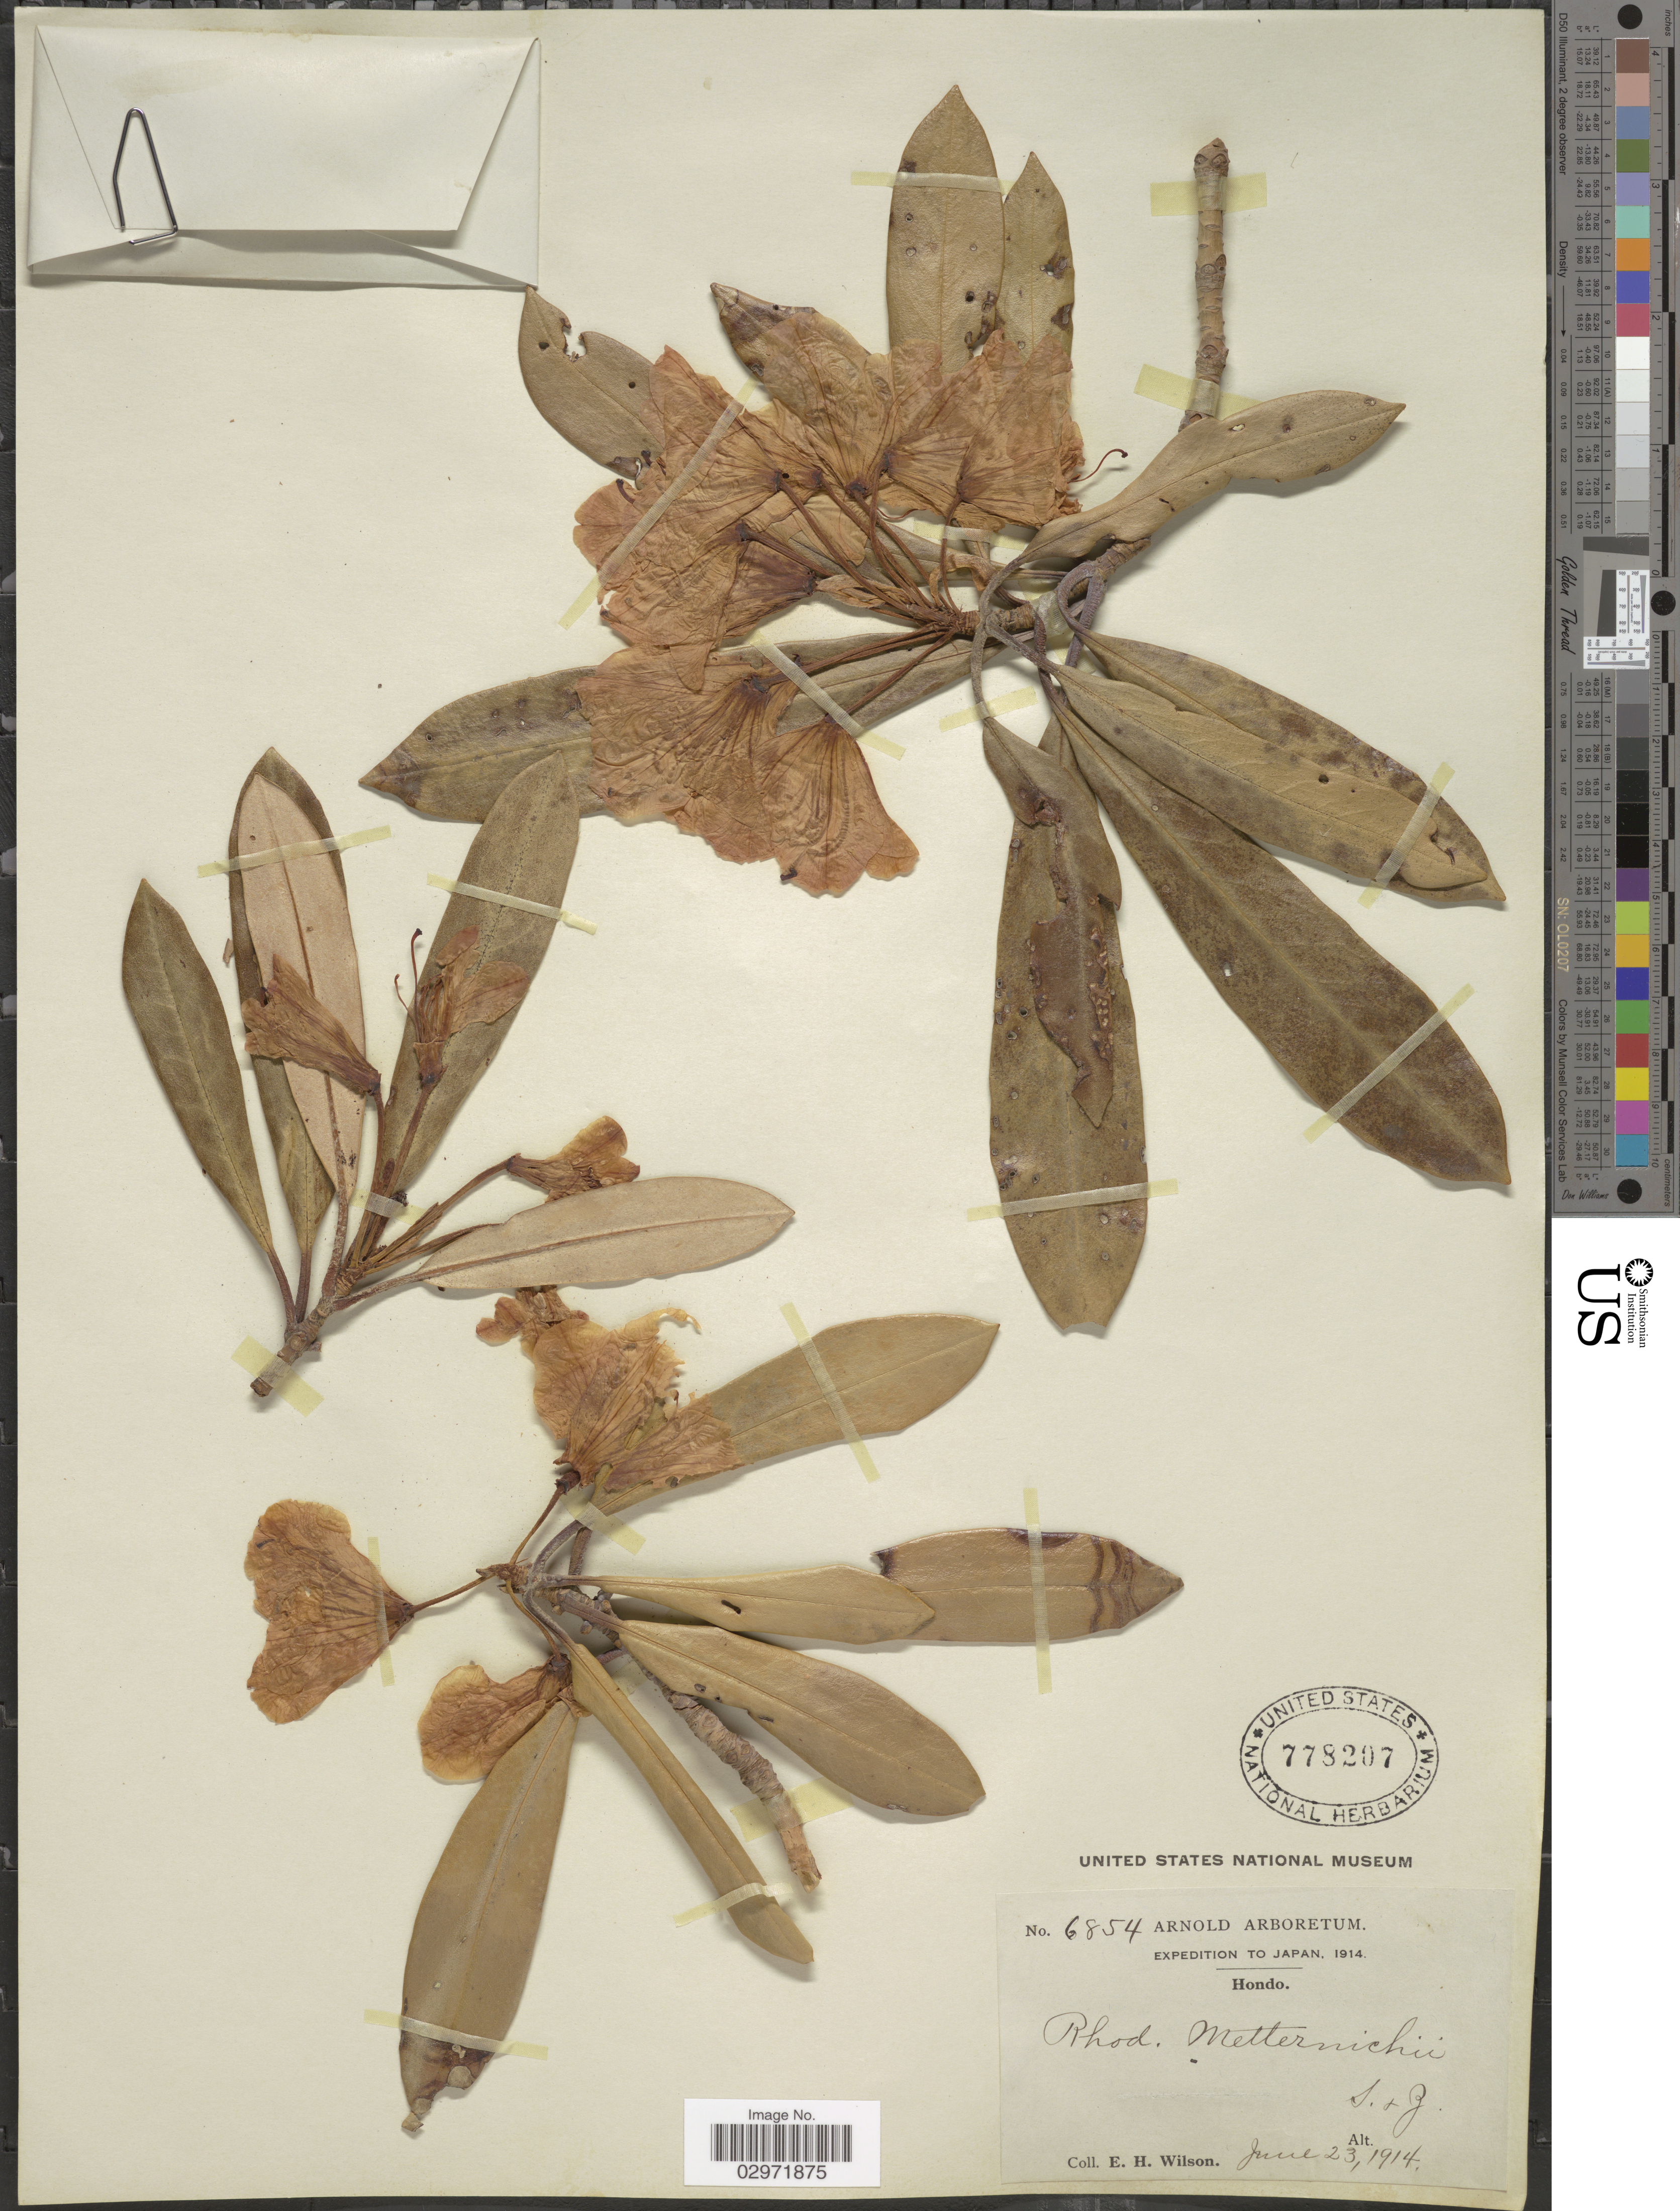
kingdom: Plantae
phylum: Tracheophyta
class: Magnoliopsida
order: Ericales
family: Ericaceae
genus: Rhododendron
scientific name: Rhododendron metternichii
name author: Siebold & Zucc.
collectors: E. Wilson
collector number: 6854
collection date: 1914-06-23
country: Japan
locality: Hondo.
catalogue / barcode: US 778207